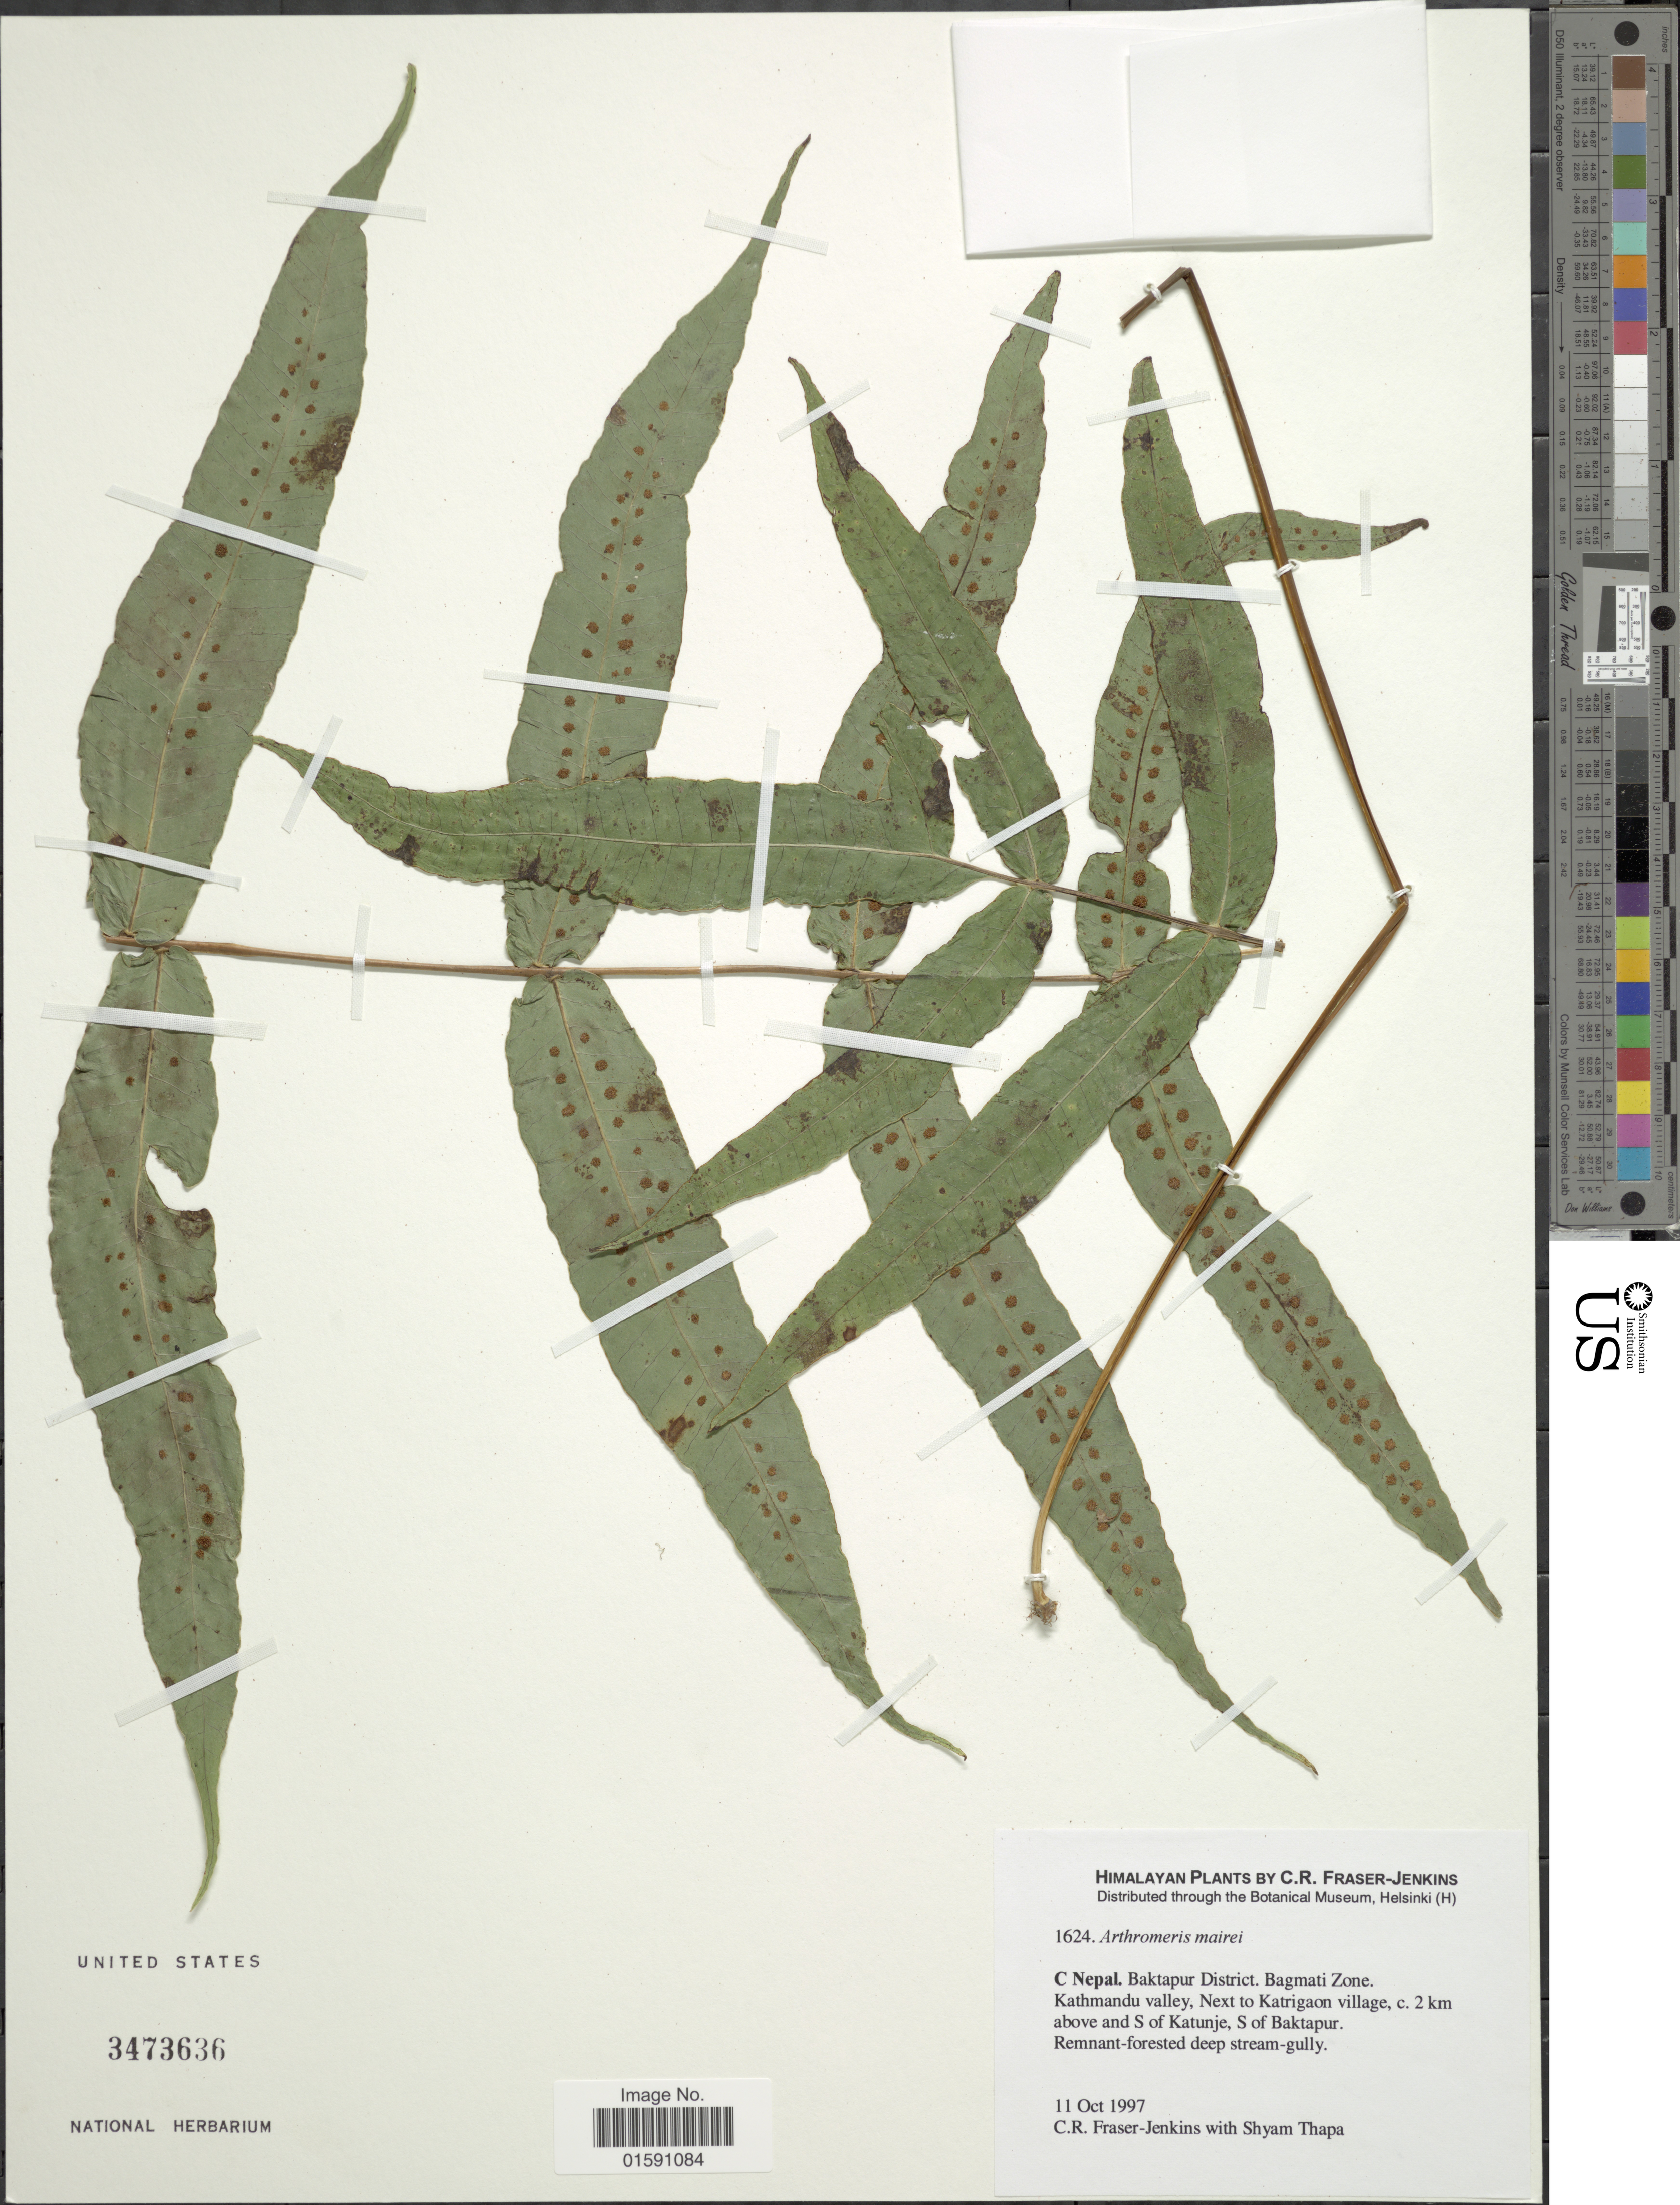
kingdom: Plantae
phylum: Tracheophyta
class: Polypodiopsida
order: Polypodiales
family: Polypodiaceae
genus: Arthromeris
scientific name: Arthromeris mairei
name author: (Brause) Ching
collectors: C. R. Fraser-Jenkins & S. Thapa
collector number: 1624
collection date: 1997-10-11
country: Nepal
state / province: Bagmati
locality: C Nepal. Baktapur District. Bagmati Zone. Kathmandu valley, Next to Katrigon village, 2 km above and S of Katunje, S of Baktapur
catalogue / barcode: US 3473636